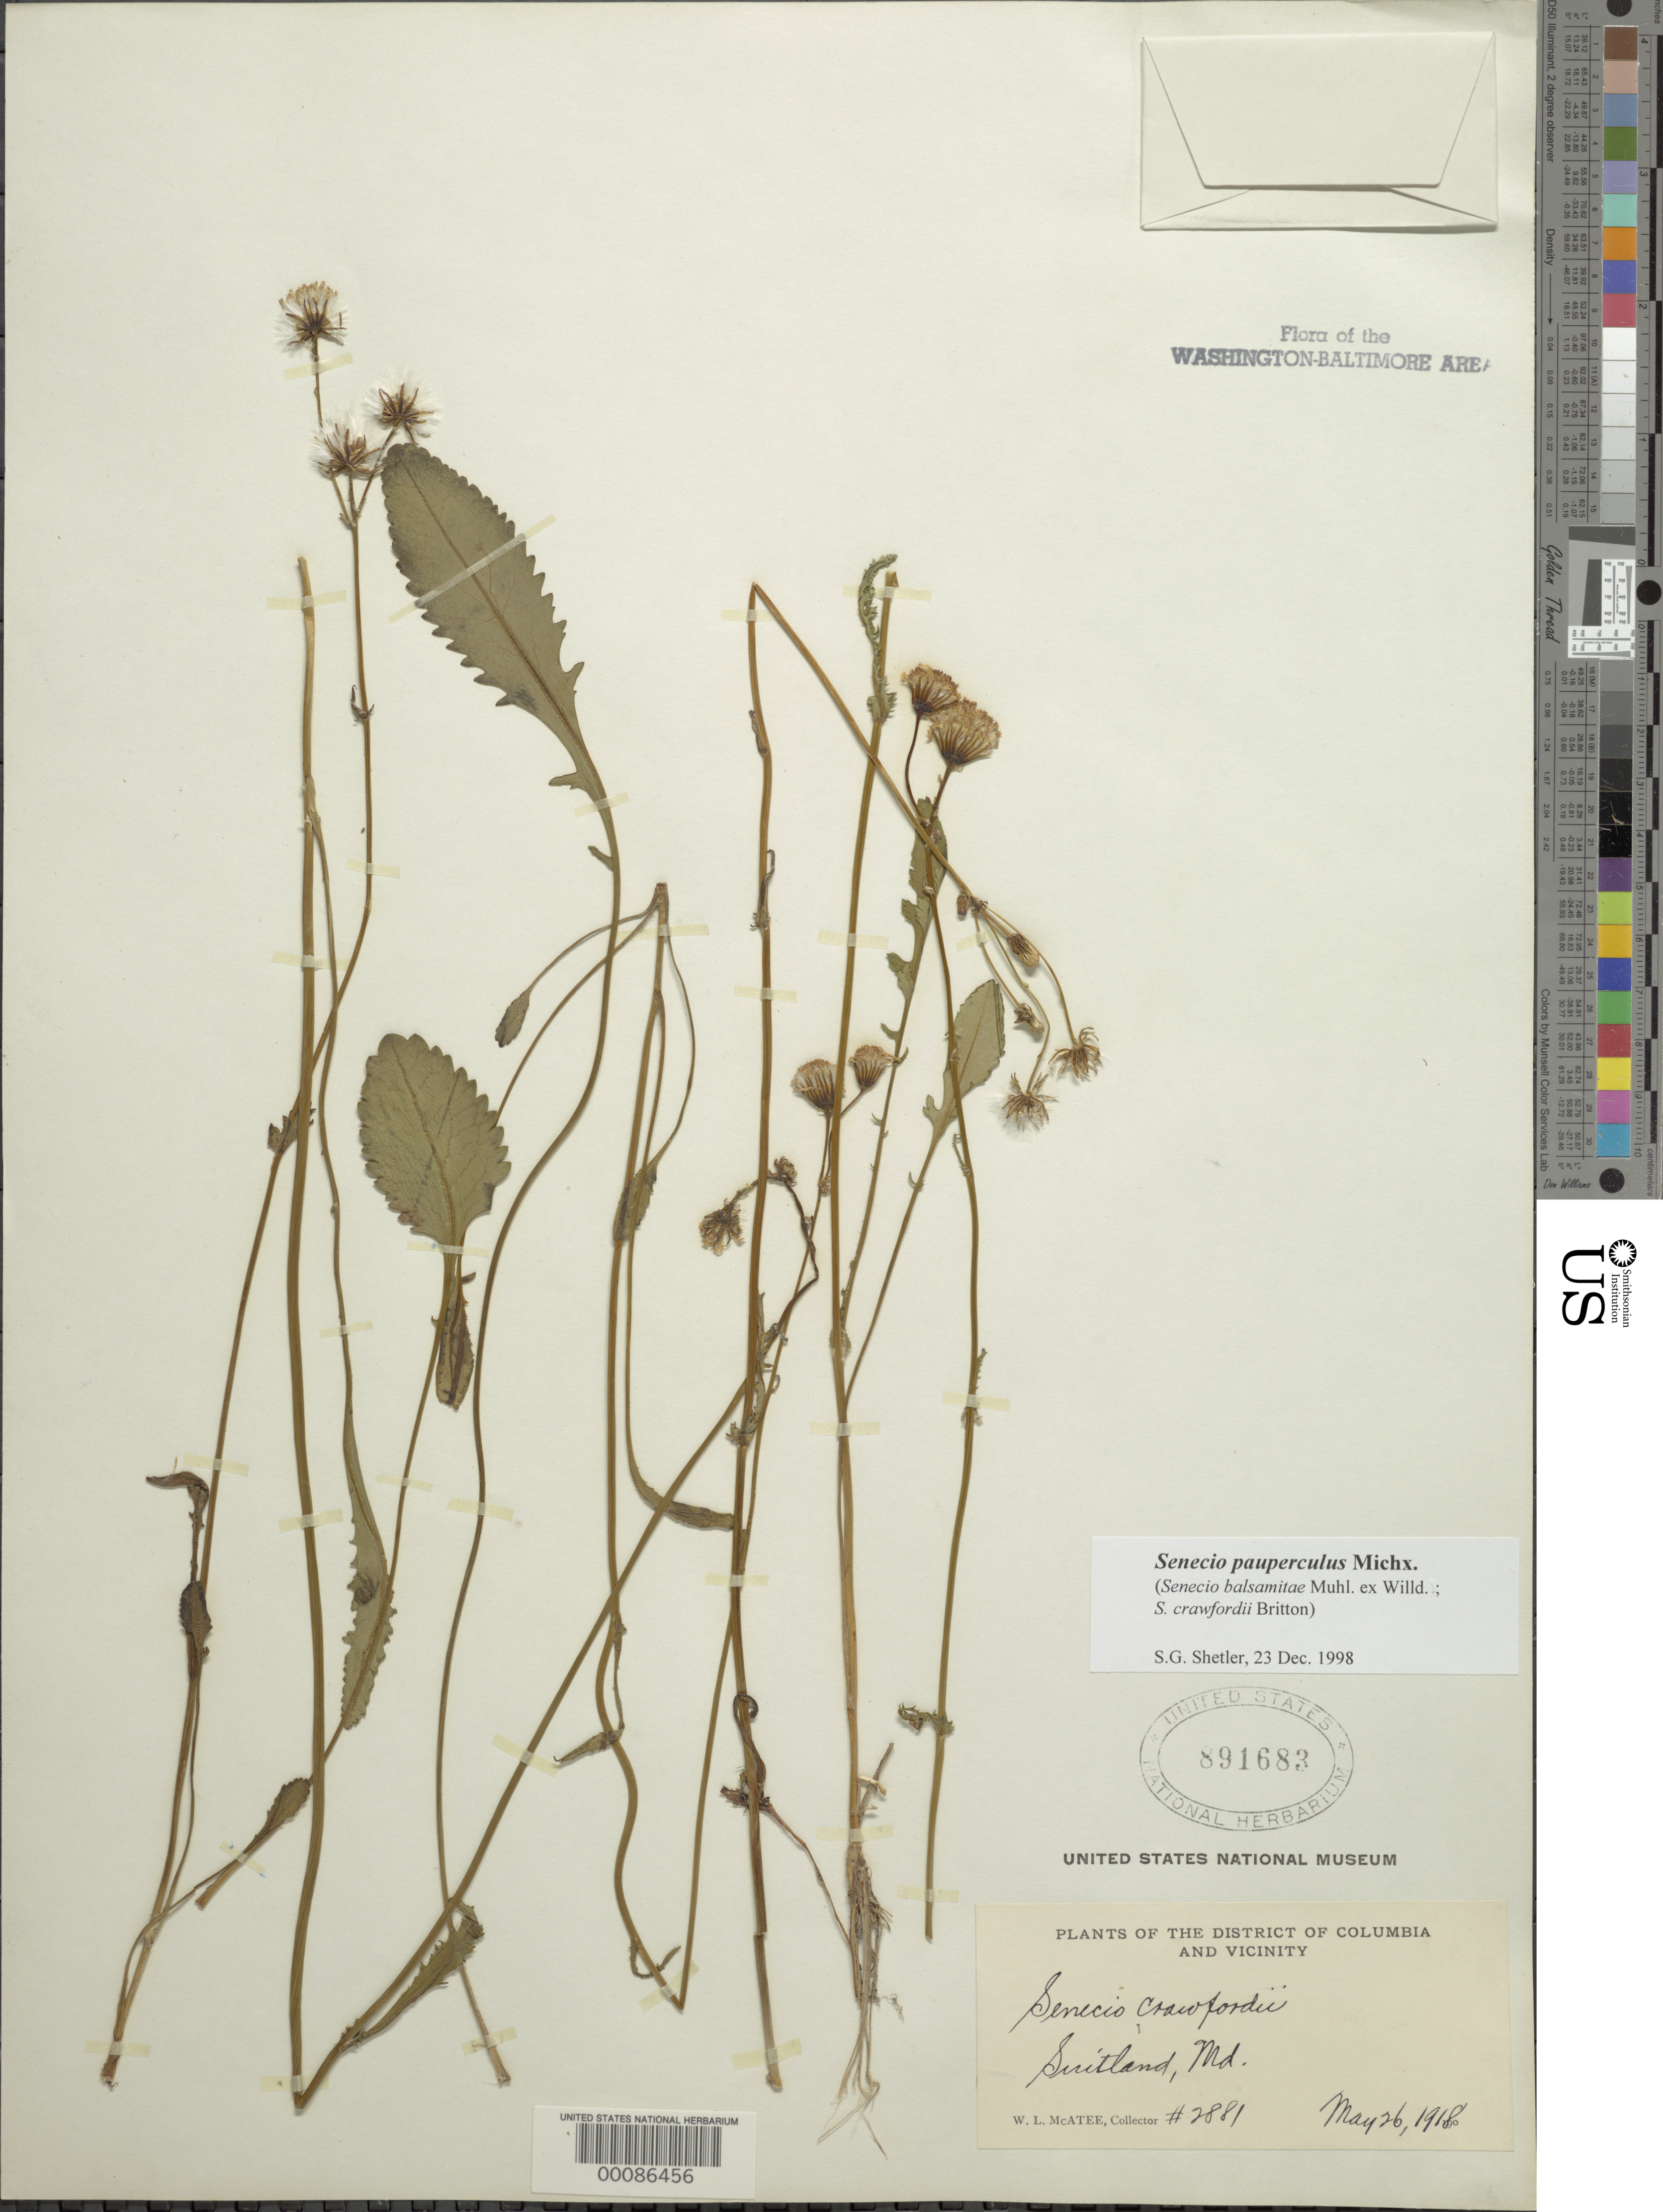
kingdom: Plantae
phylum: Tracheophyta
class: Magnoliopsida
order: Asterales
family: Asteraceae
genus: Packera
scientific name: Packera paupercula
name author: (Michx.) Á. Löve & D. Löve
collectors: W. McAtee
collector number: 2881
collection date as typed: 26 May 1918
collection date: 1918-05-26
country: United States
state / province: Maryland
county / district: Prince George's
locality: Suitland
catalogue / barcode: US 891683